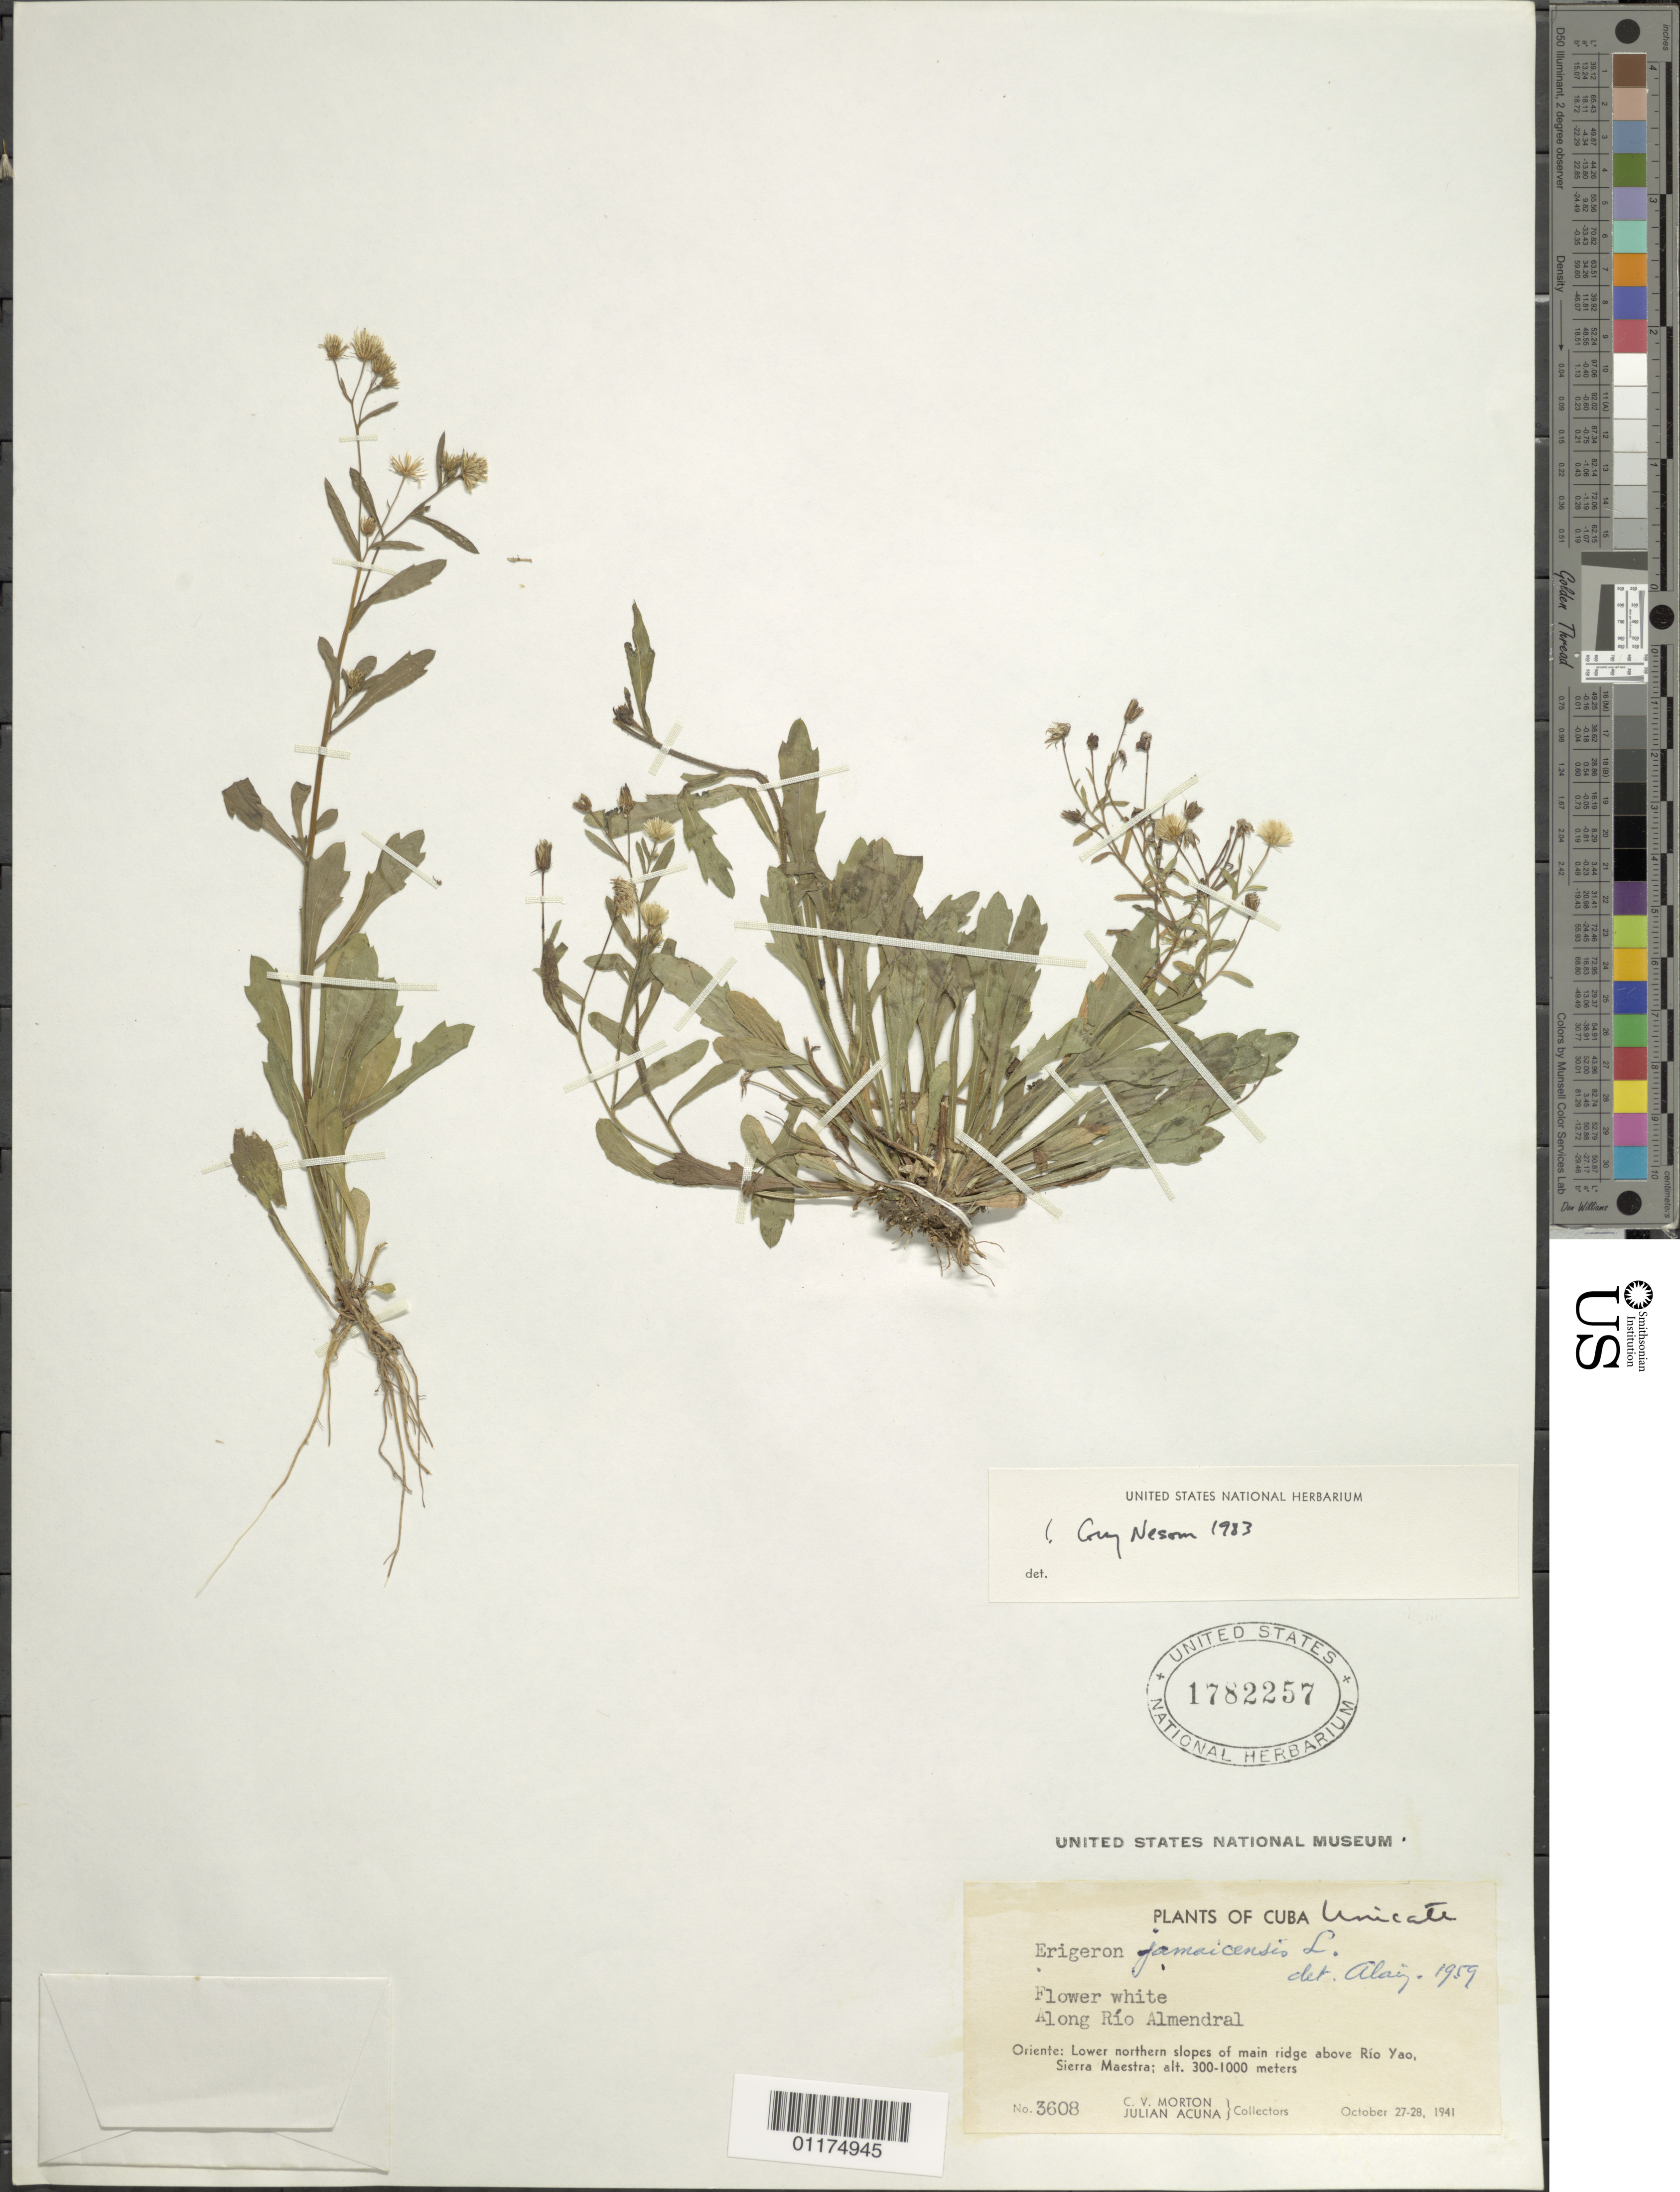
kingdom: Plantae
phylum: Tracheophyta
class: Magnoliopsida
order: Asterales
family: Asteraceae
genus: Erigeron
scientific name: Erigeron jamaicensis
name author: L.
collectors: C. V. Morton & J. Acuña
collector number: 3608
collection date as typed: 27 Oct 1941 to 28 Oct 1941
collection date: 1941-10-27/1941-10-28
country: Cuba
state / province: Oriente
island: Cuba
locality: Lower northern slopes of main ridge above Rio Yao, Sierra Maestra;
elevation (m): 300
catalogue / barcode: US 1782257